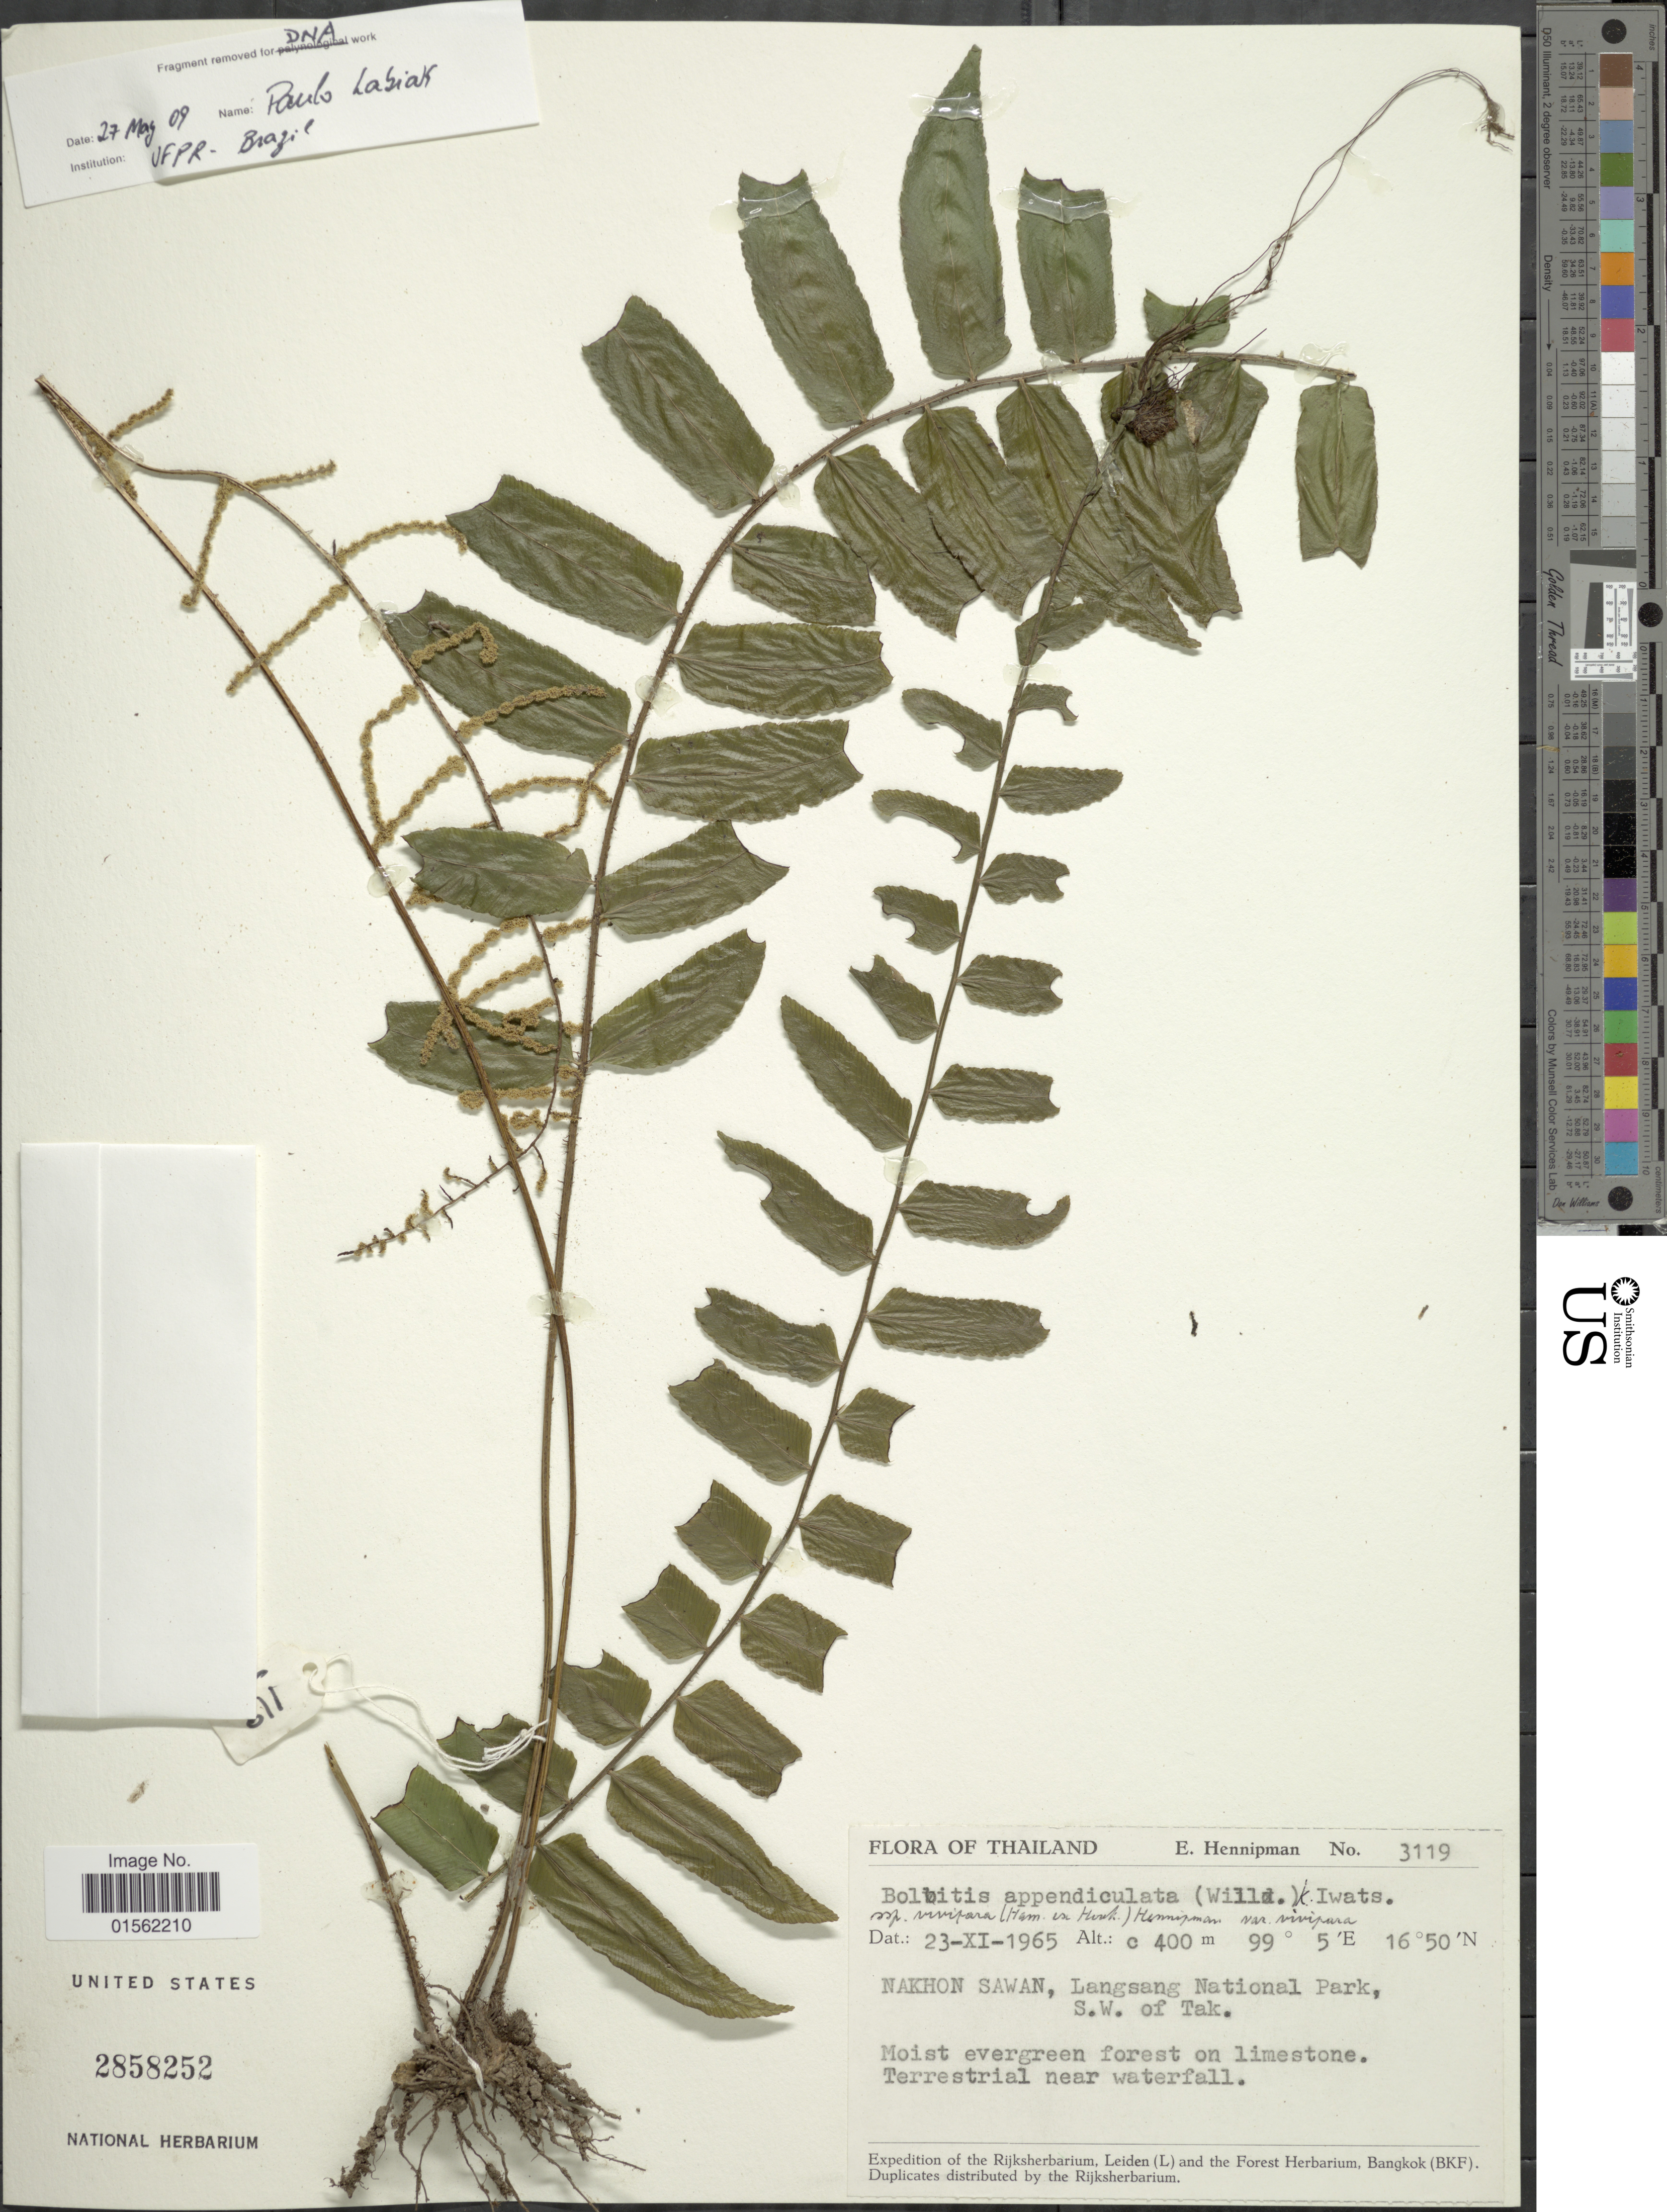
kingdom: Plantae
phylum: Tracheophyta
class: Polypodiopsida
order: Polypodiales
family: Dryopteridaceae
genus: Bolbitis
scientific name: Bolbitis appendiculata subsp. vivipara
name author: (Buch.-Ham. ex Hook.) Hennipman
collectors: E. Hennipman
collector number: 3119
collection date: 1965-11-23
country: Thailand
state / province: Nakhon Sawan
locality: Langsang National Park, S. W. of Tak, terrestrial near Waterfall.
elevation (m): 400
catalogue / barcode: US 2858252